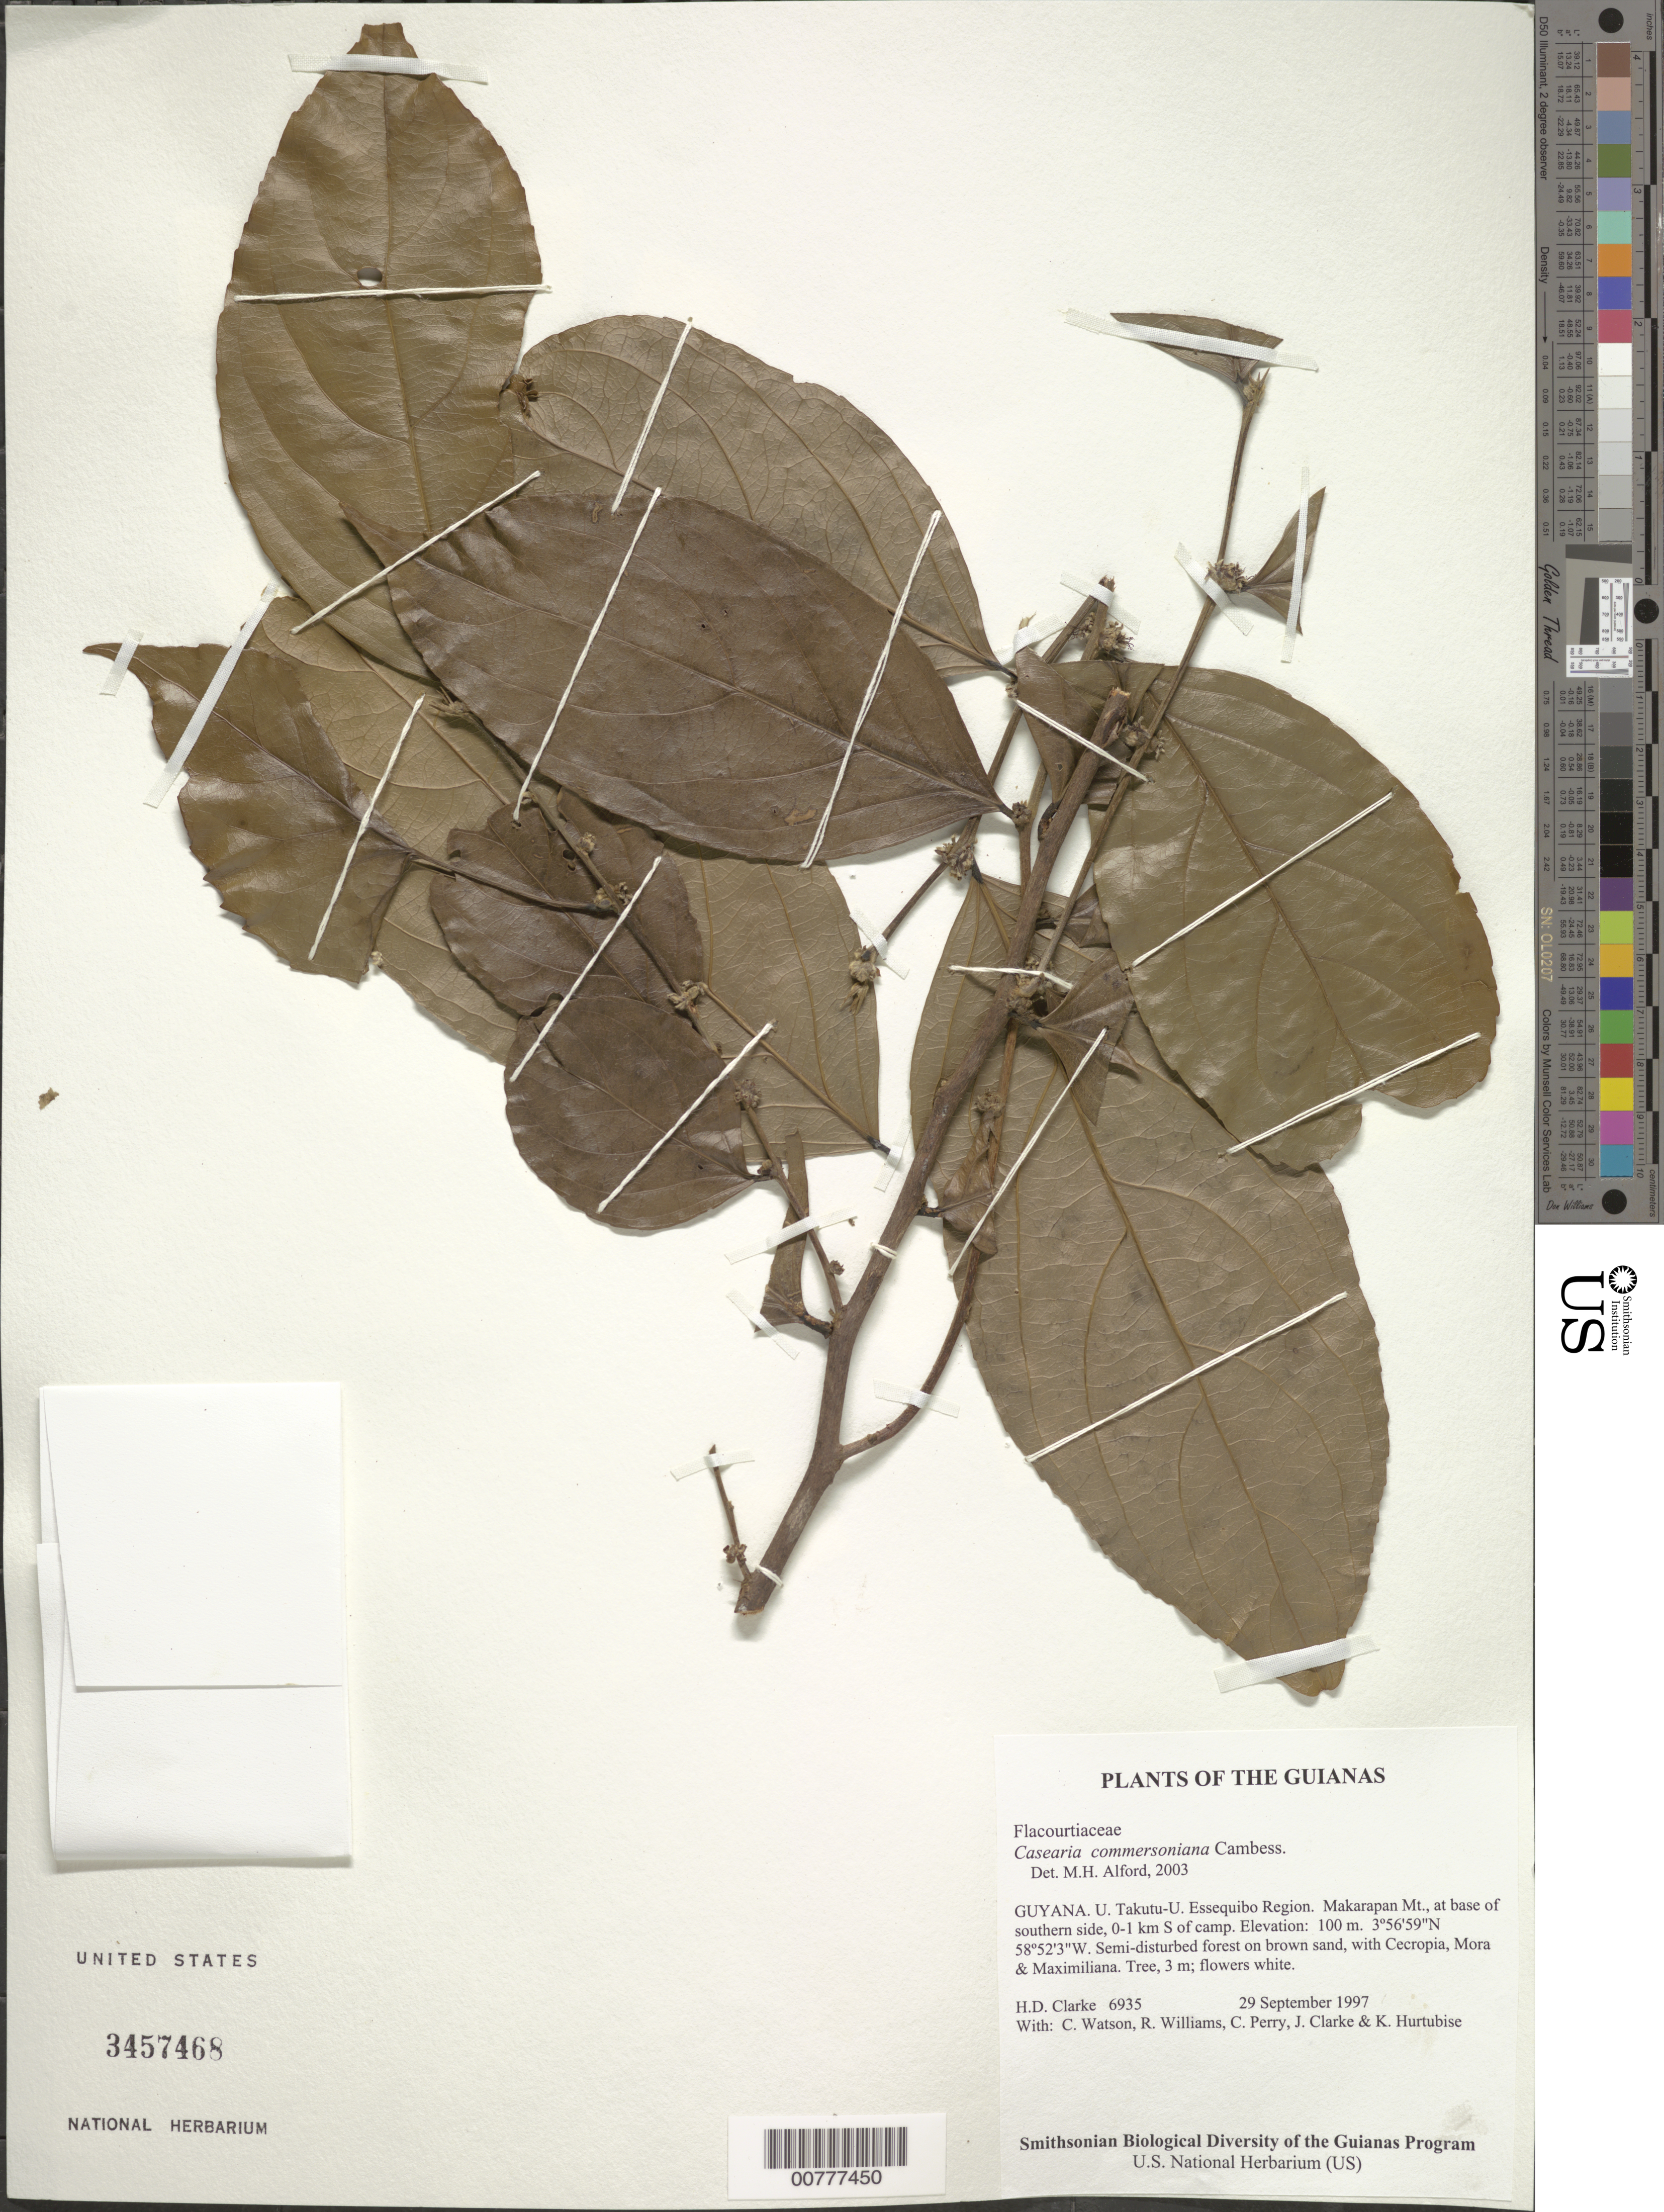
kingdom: Plantae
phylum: Tracheophyta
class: Magnoliopsida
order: Malpighiales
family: Salicaceae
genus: Piparea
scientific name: Piparea dentata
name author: Aubl.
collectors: H. D. Clarke, C. Watson, R. Williams, C. Perry, J. Clarke & K. Hurtubise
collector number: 6935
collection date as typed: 29 September 1997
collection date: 1997-09-29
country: Guyana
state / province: U. Takutu-U. Essequibo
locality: Makarapan Mt., at base of southern side, 0-1 km S of camp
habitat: Semi-disturbed forest on brown sand, with Cecropia, Mora & Maximiliana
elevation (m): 100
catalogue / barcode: US 3457468